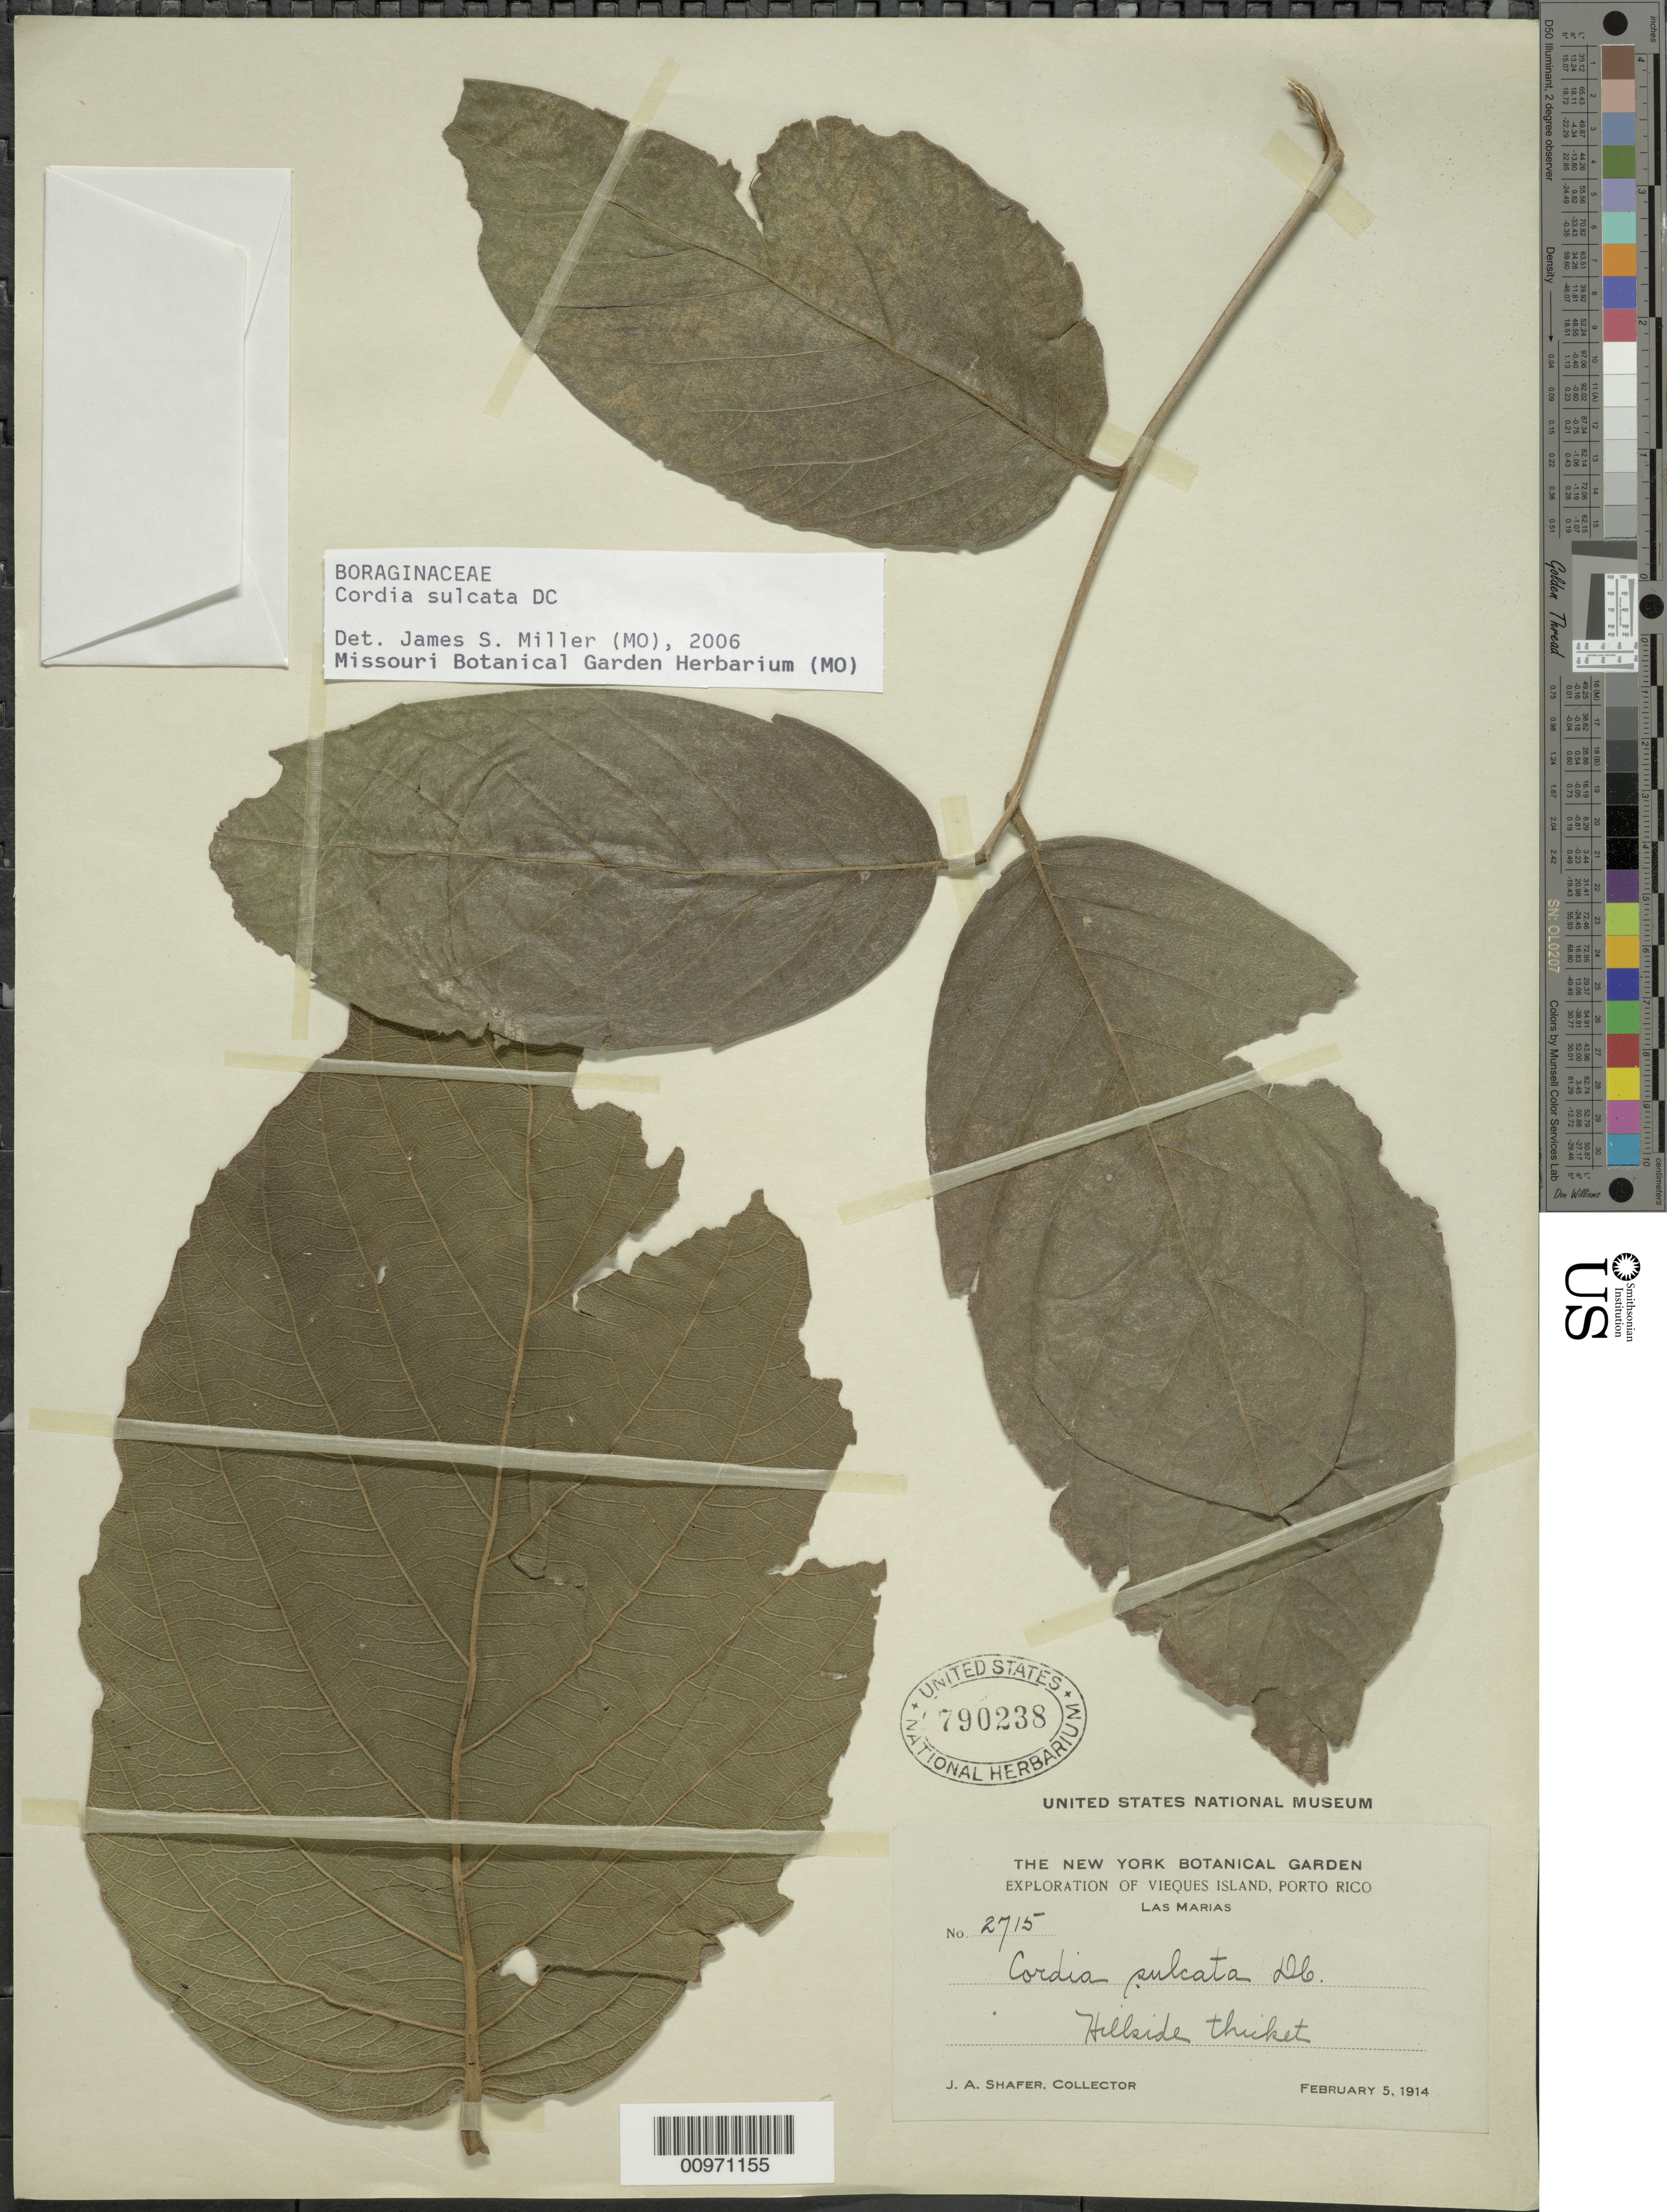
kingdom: Plantae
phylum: Tracheophyta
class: Magnoliopsida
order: Boraginales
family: Cordiaceae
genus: Cordia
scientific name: Cordia sulcata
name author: DC.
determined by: Miller, James S., (MO), Missouri Botanical Garden (UNITED STATES)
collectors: J. A. Shafer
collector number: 2715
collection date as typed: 05 Feb 1914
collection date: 1914-02-05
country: Puerto Rico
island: Vieques I.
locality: Las Marias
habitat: Hillside thickets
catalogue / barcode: US 790238